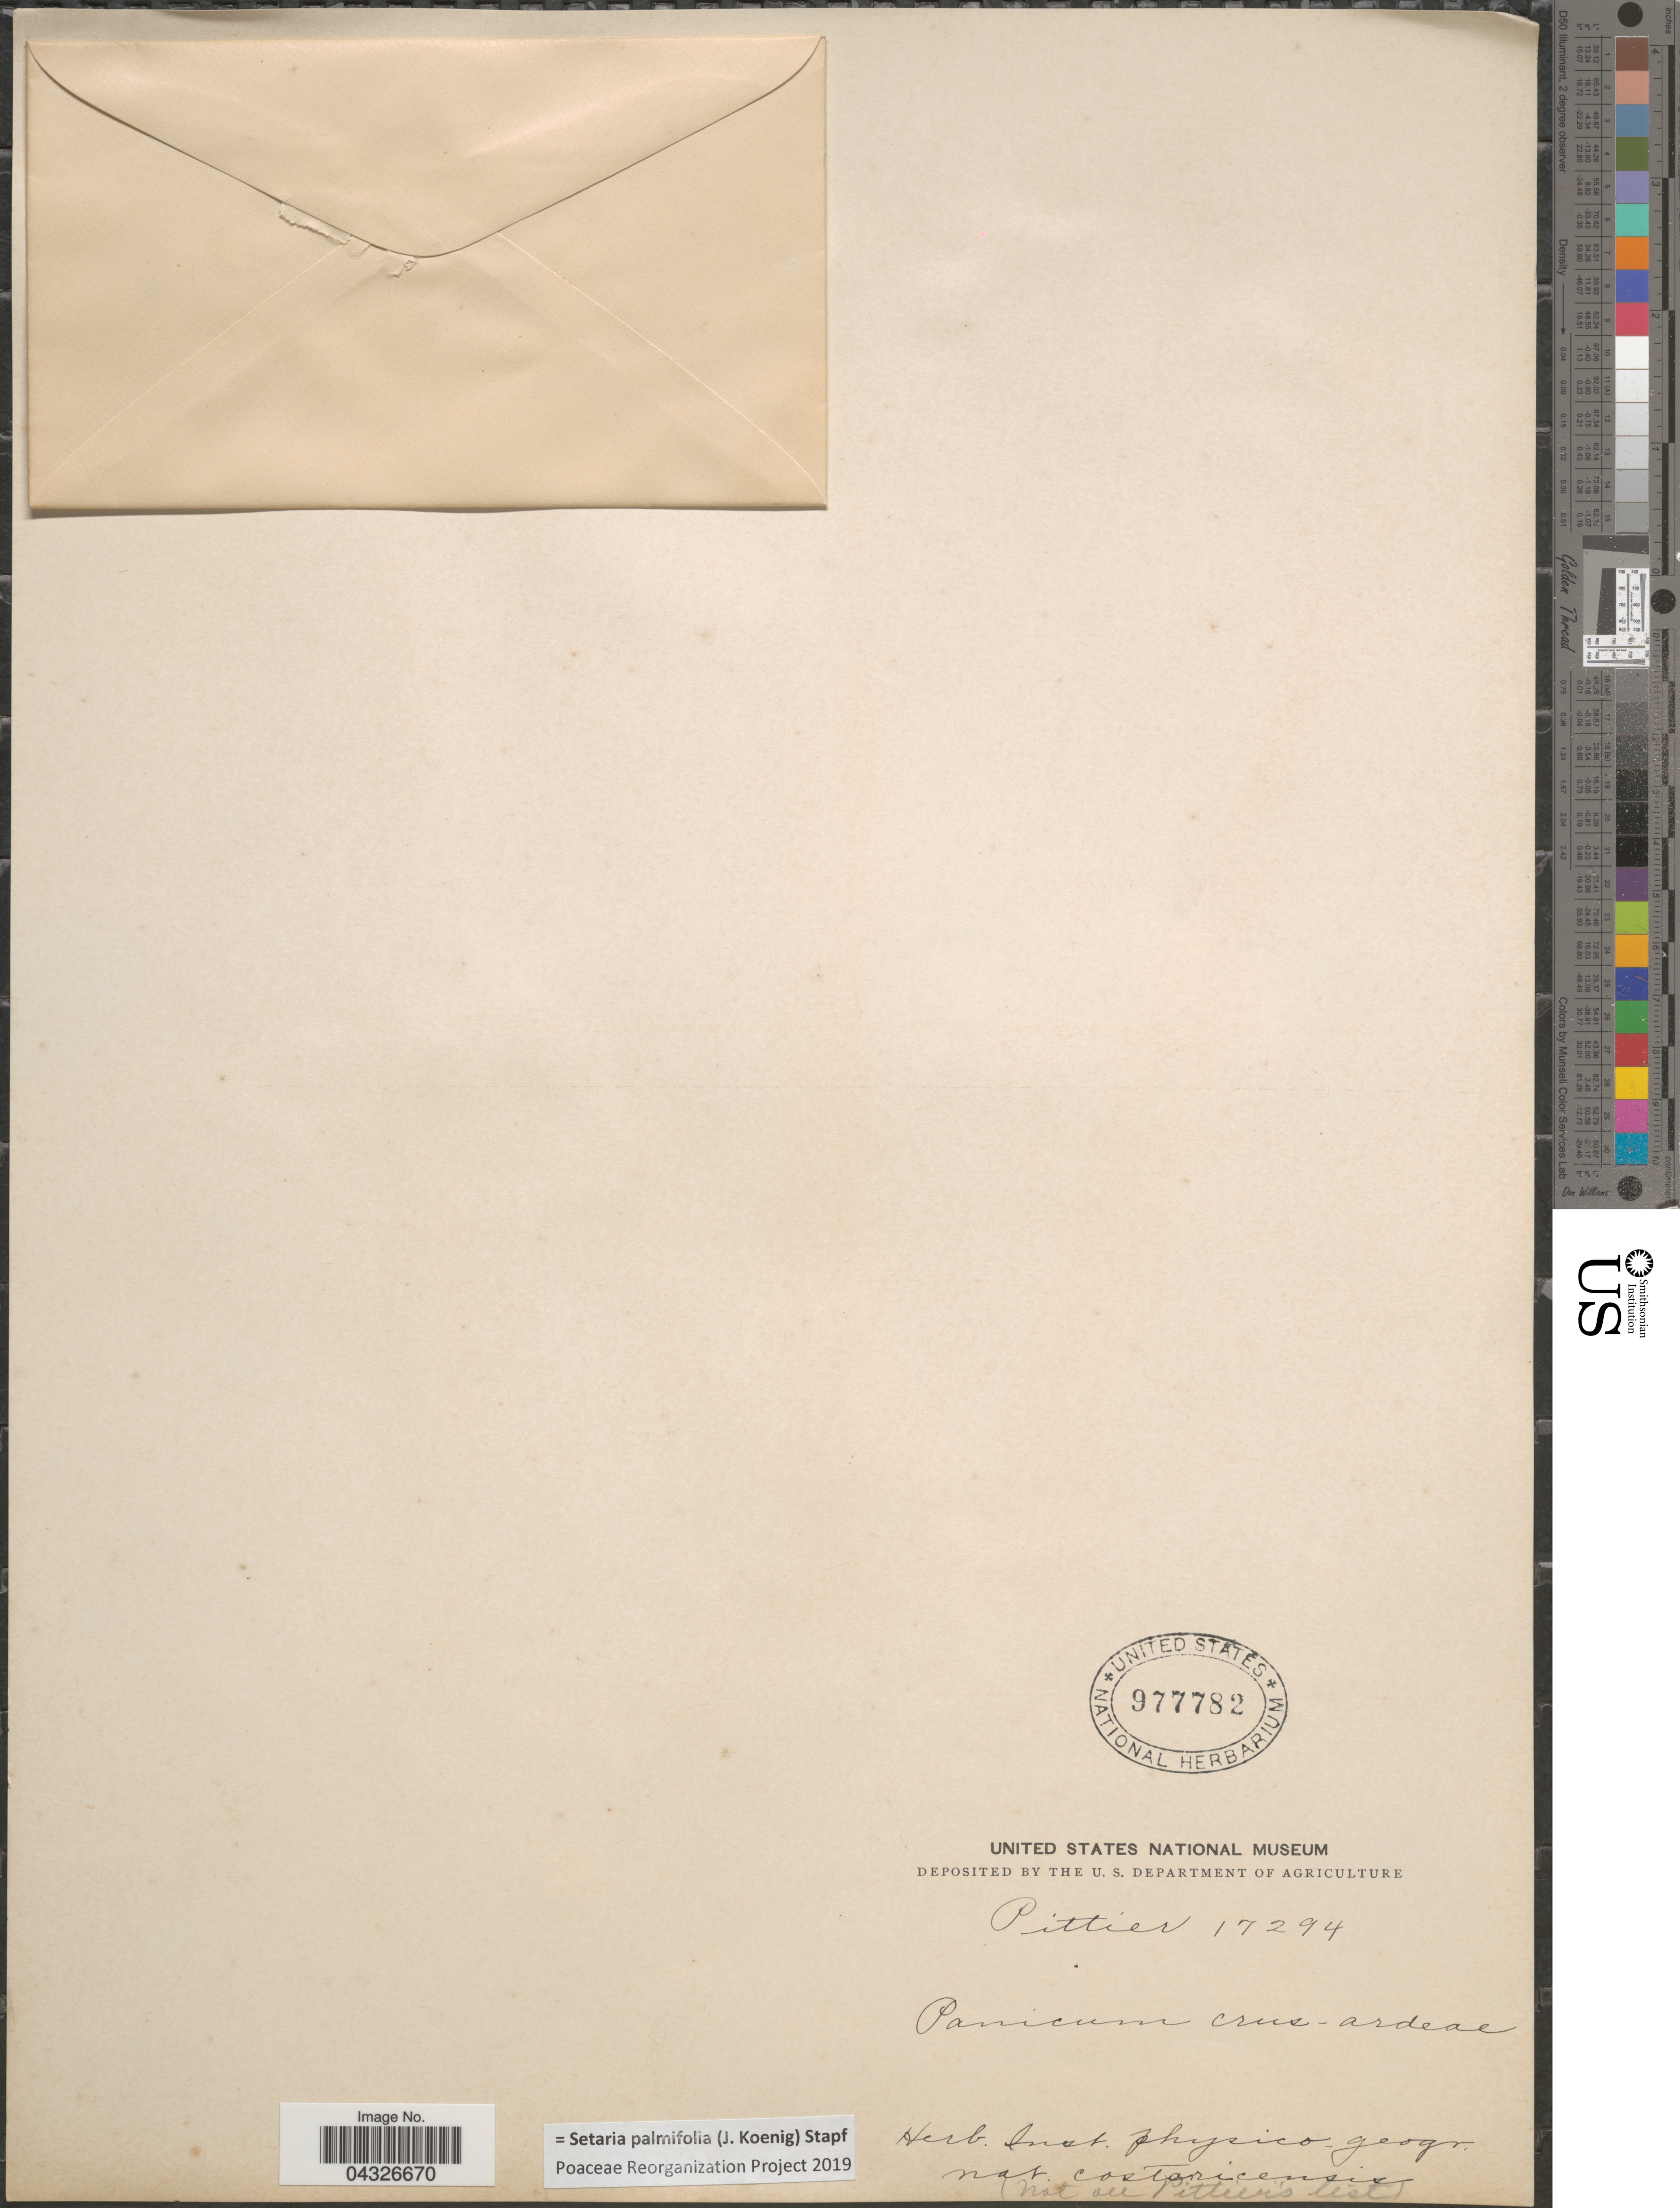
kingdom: Plantae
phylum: Tracheophyta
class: Liliopsida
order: Poales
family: Poaceae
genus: Setaria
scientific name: Setaria palmifolia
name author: (J. Koenig) Stapf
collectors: Pittier, --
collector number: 17294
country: Costa Rica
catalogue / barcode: US 977782